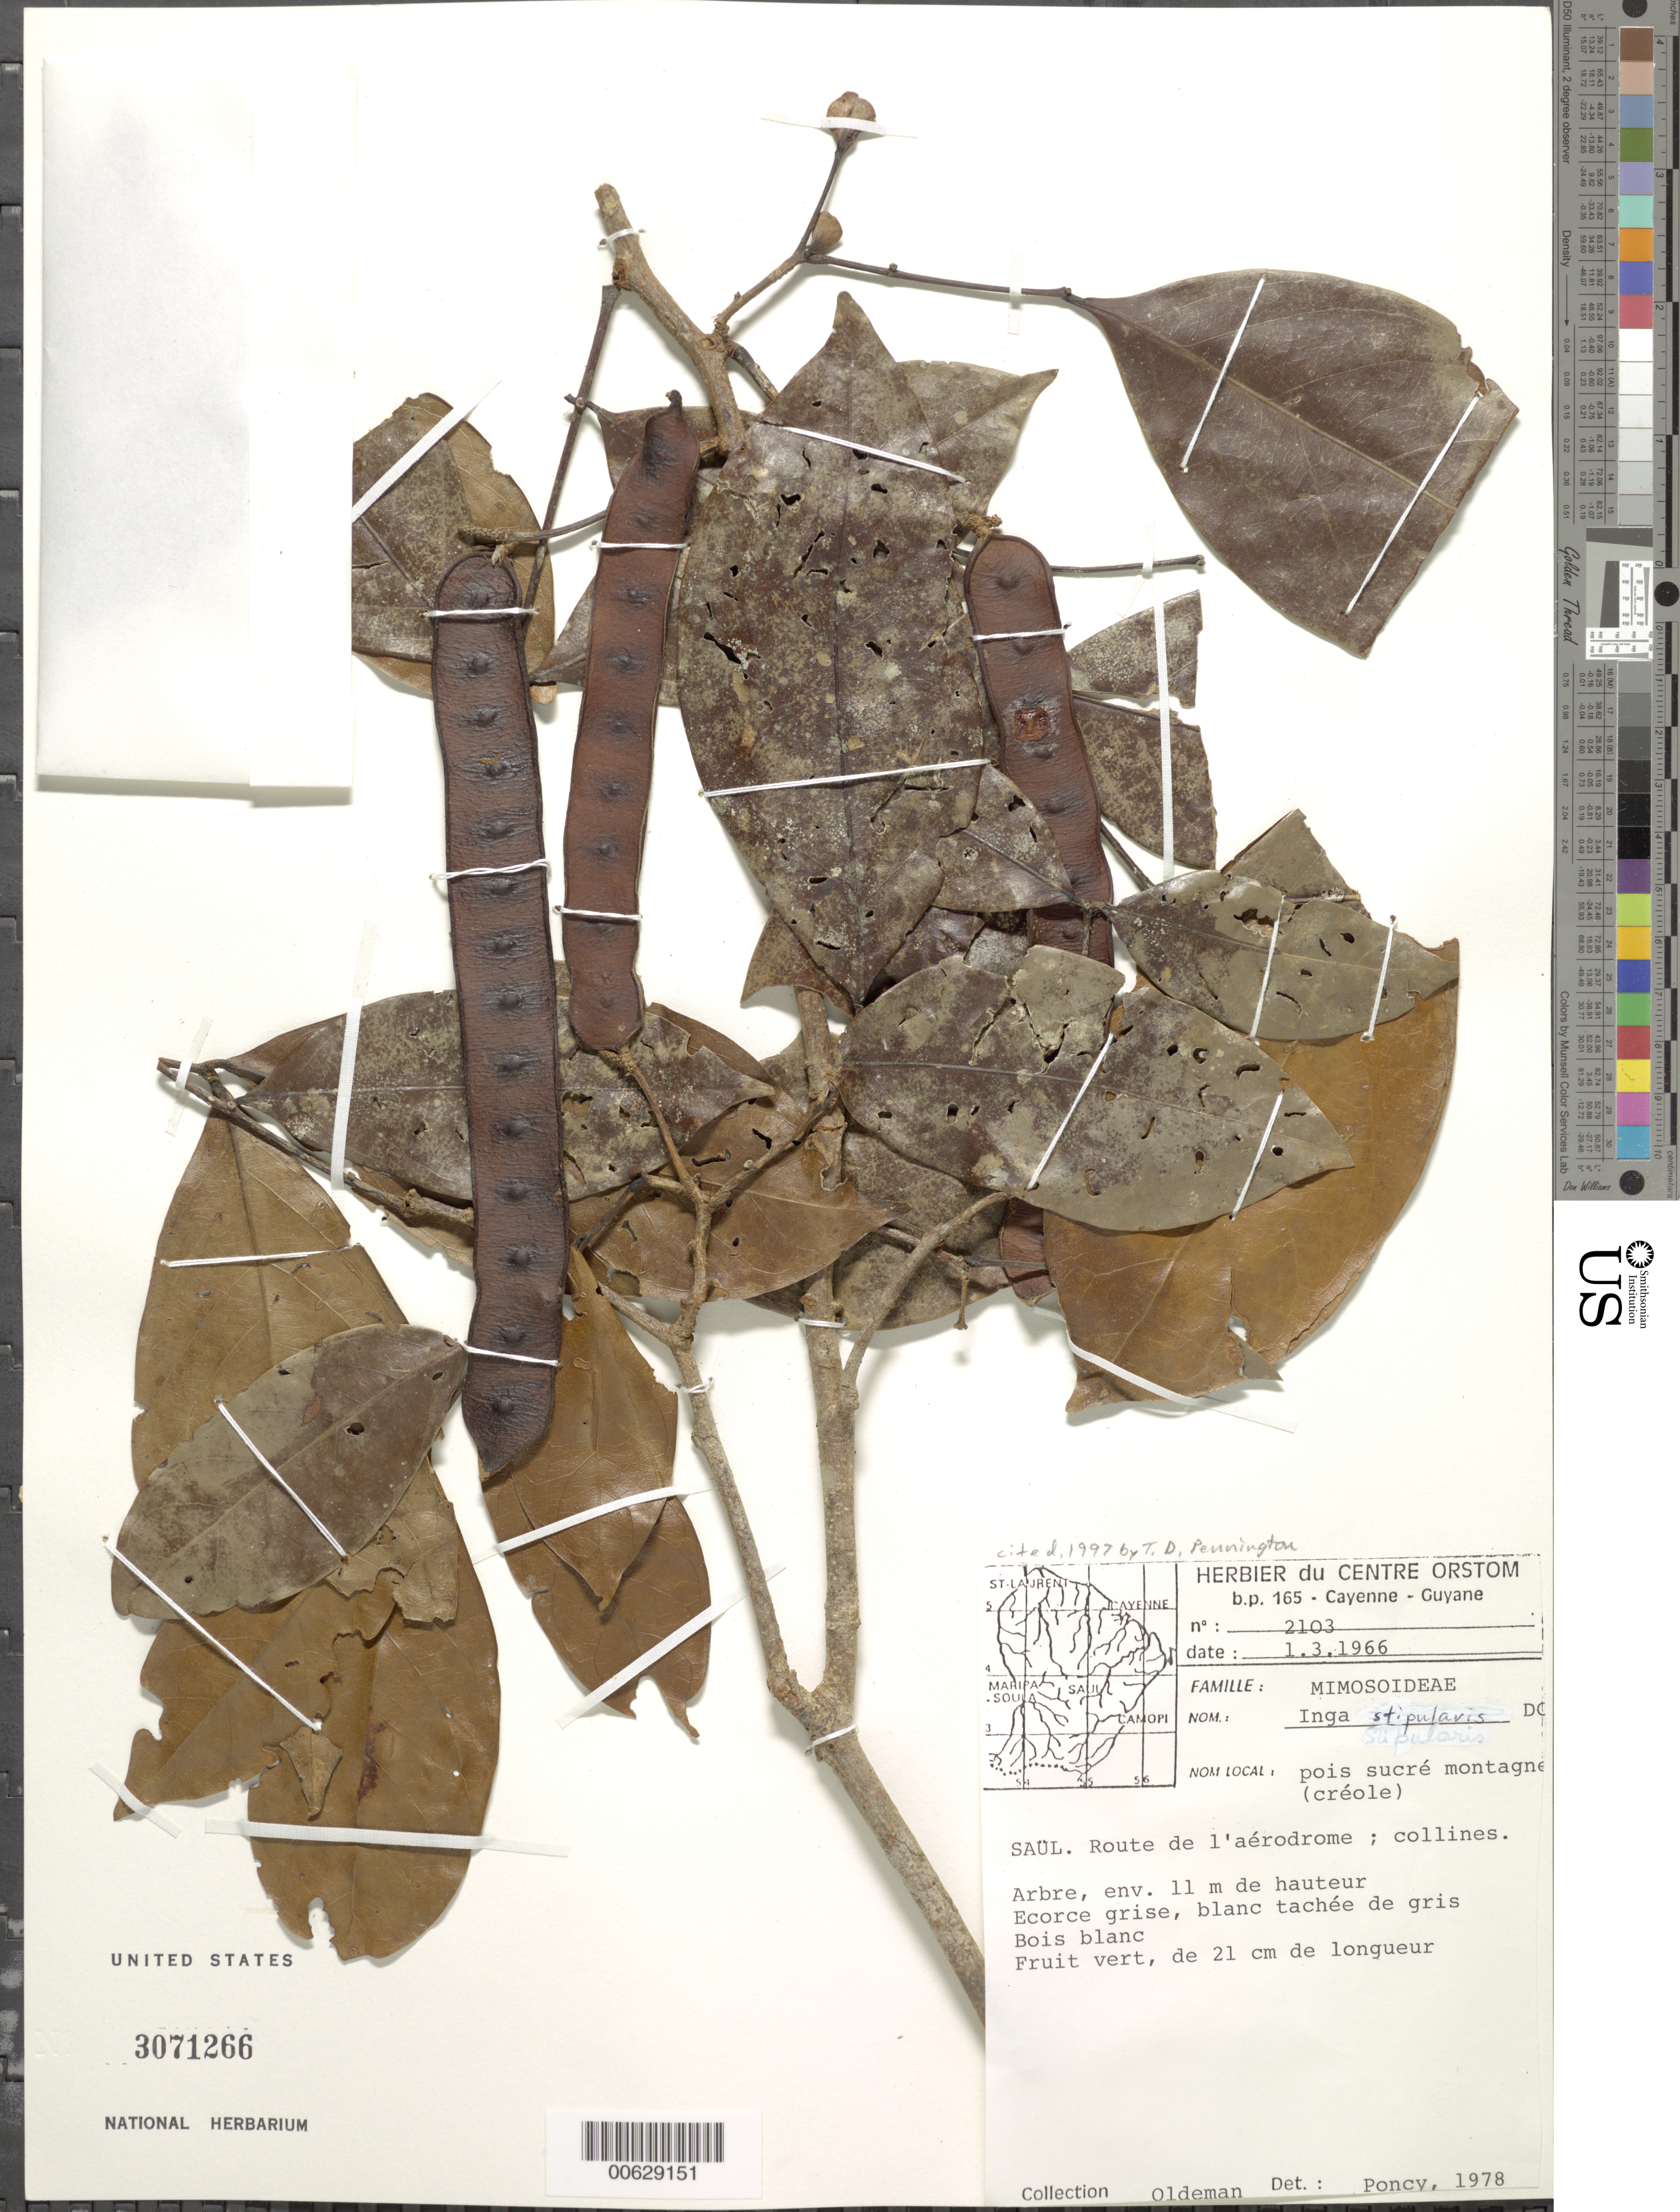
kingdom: Plantae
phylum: Tracheophyta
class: Magnoliopsida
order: Fabales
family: Fabaceae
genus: Inga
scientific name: Inga stipularis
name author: DC.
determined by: Pennington, T. D., (K)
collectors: R. Oldeman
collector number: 2103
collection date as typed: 1-Mar-66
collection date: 1966-03-01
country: French Guiana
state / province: Saint-Laurent-du-Maroni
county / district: Saül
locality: Saül, route de l'aérodrome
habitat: Collines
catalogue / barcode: US 3071266